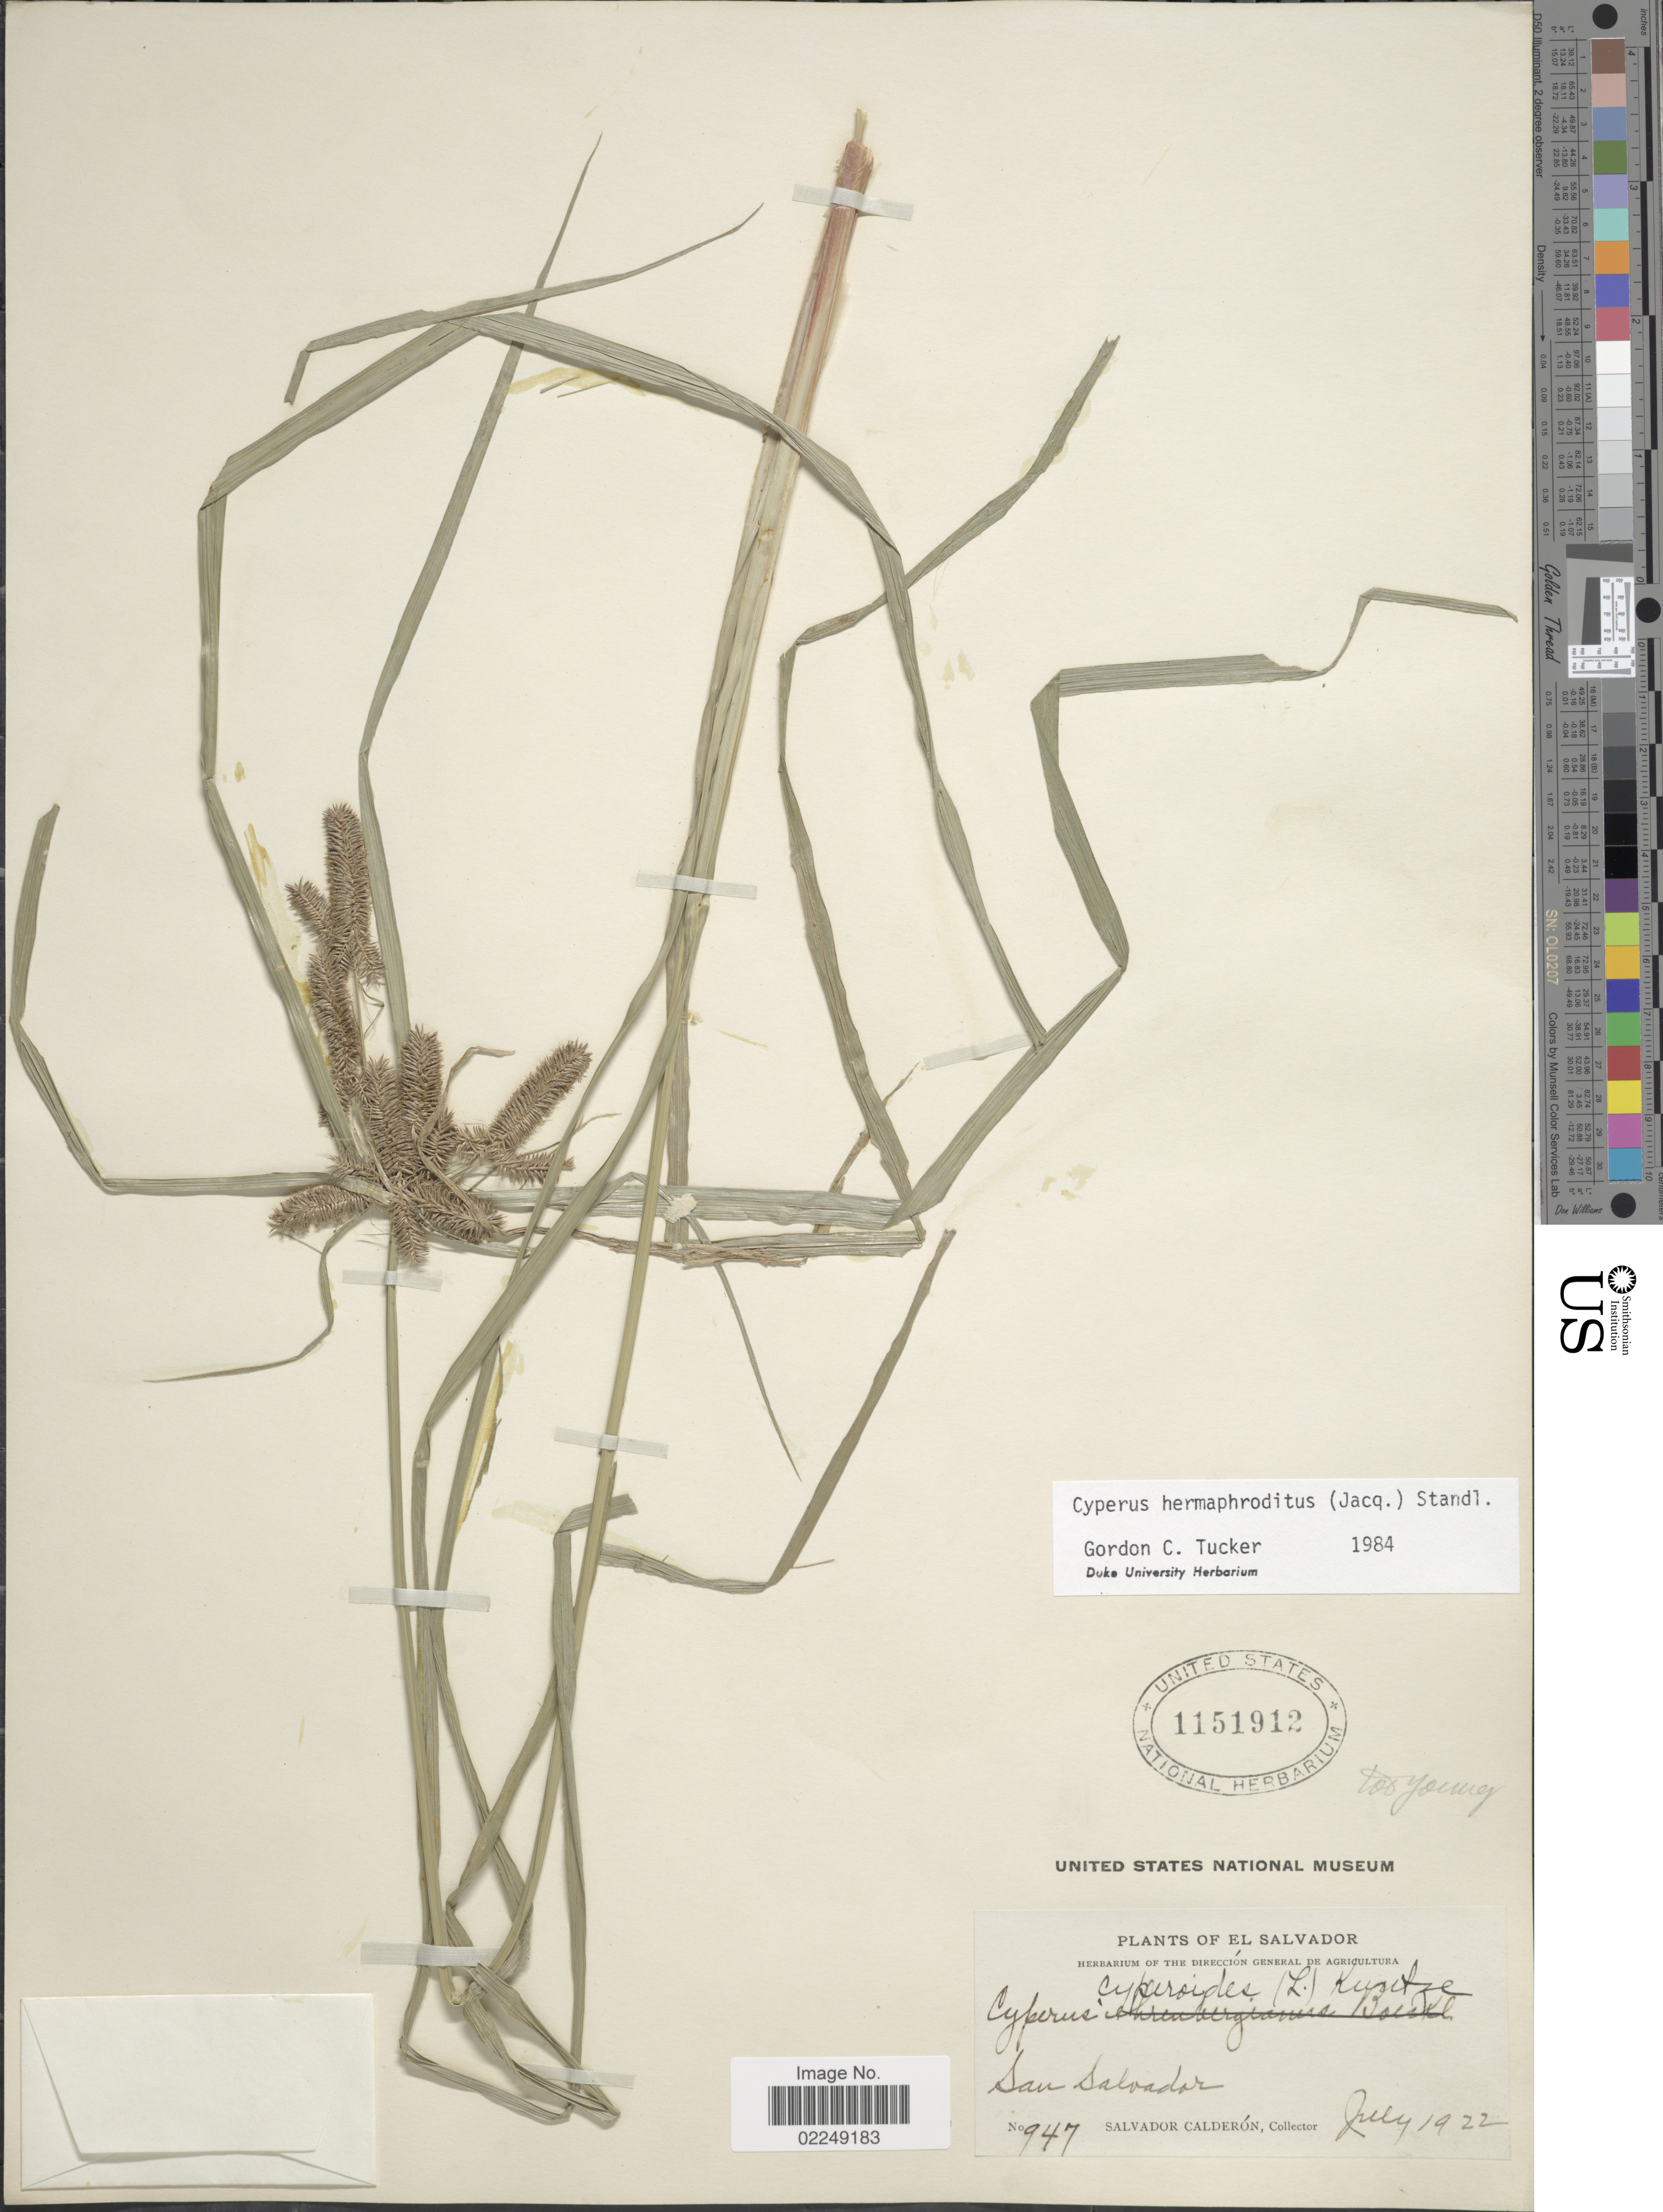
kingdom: Plantae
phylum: Tracheophyta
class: Liliopsida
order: Poales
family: Cyperaceae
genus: Cyperus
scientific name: Cyperus hermaphroditus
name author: (Jacq.) Standl.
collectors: S. Calderón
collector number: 947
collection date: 1922-07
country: El Salvador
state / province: San Salvador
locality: San Salvador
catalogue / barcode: US 1151912